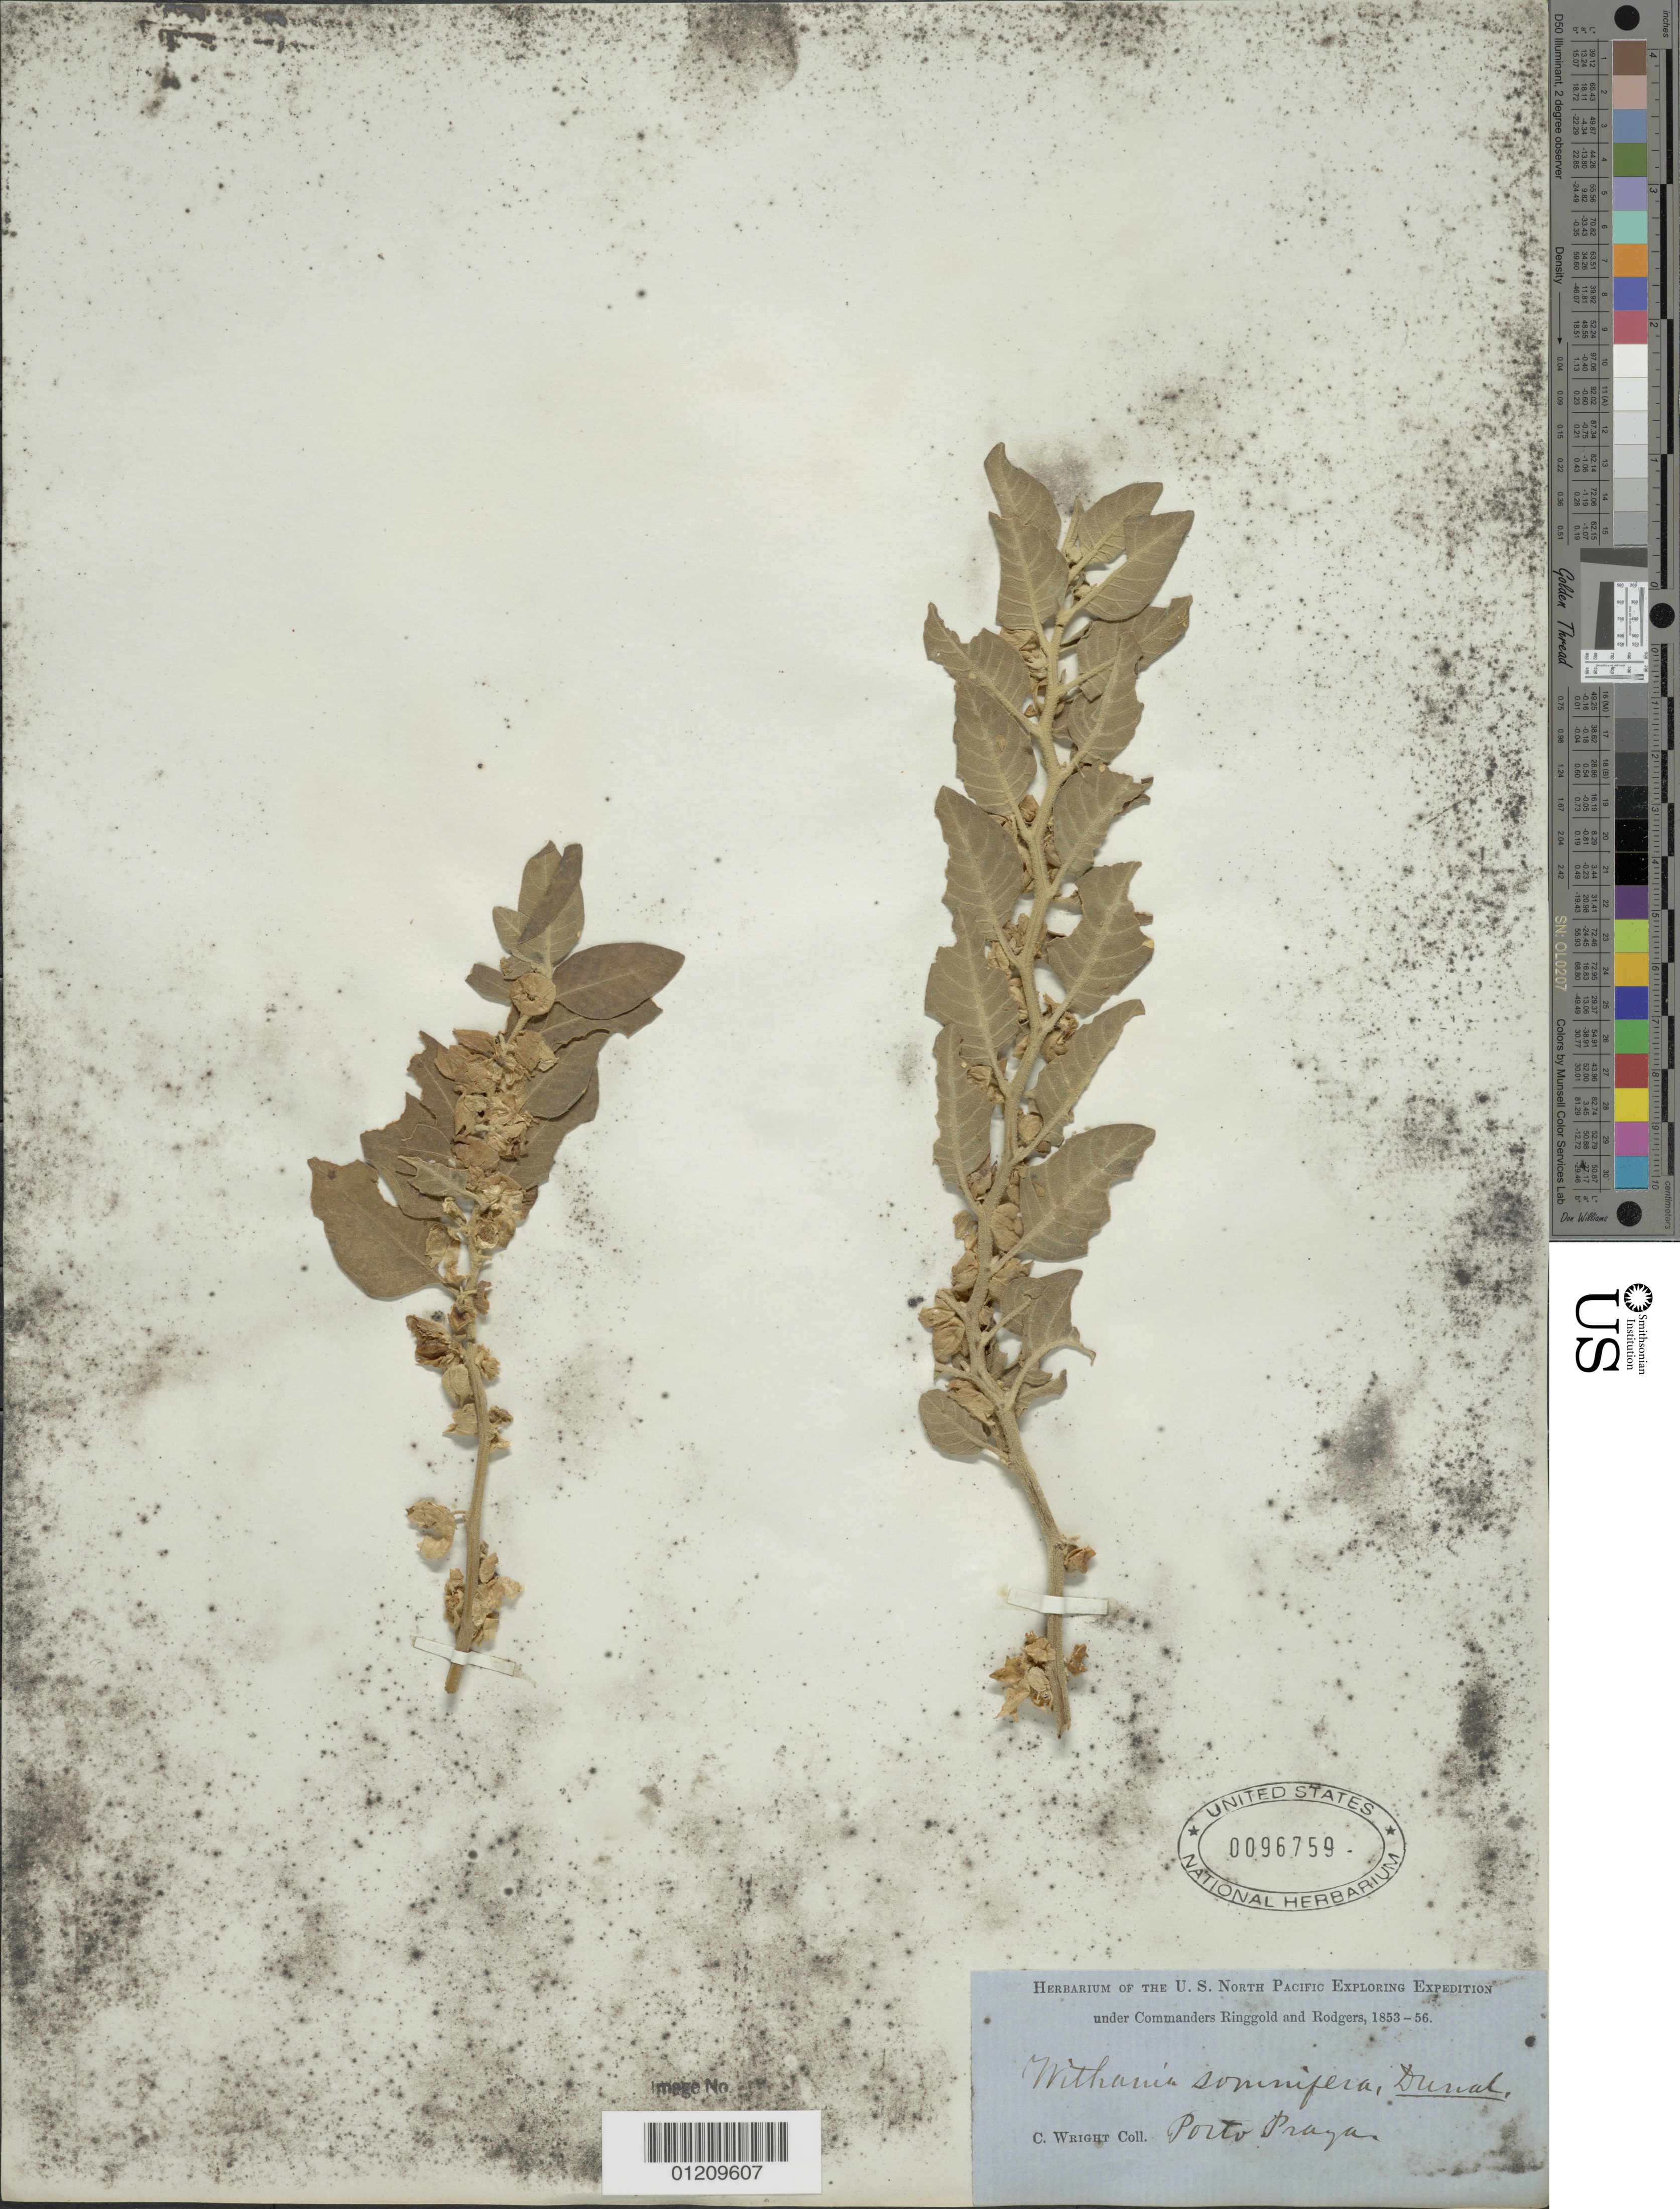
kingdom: Plantae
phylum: Tracheophyta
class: Magnoliopsida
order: Solanales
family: Solanaceae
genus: Withania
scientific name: Withania somnifera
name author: (L.) Dunal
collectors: C. Wright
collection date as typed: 1853 to -- -- 1856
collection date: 1853/1856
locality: Porto Praya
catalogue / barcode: US 96759